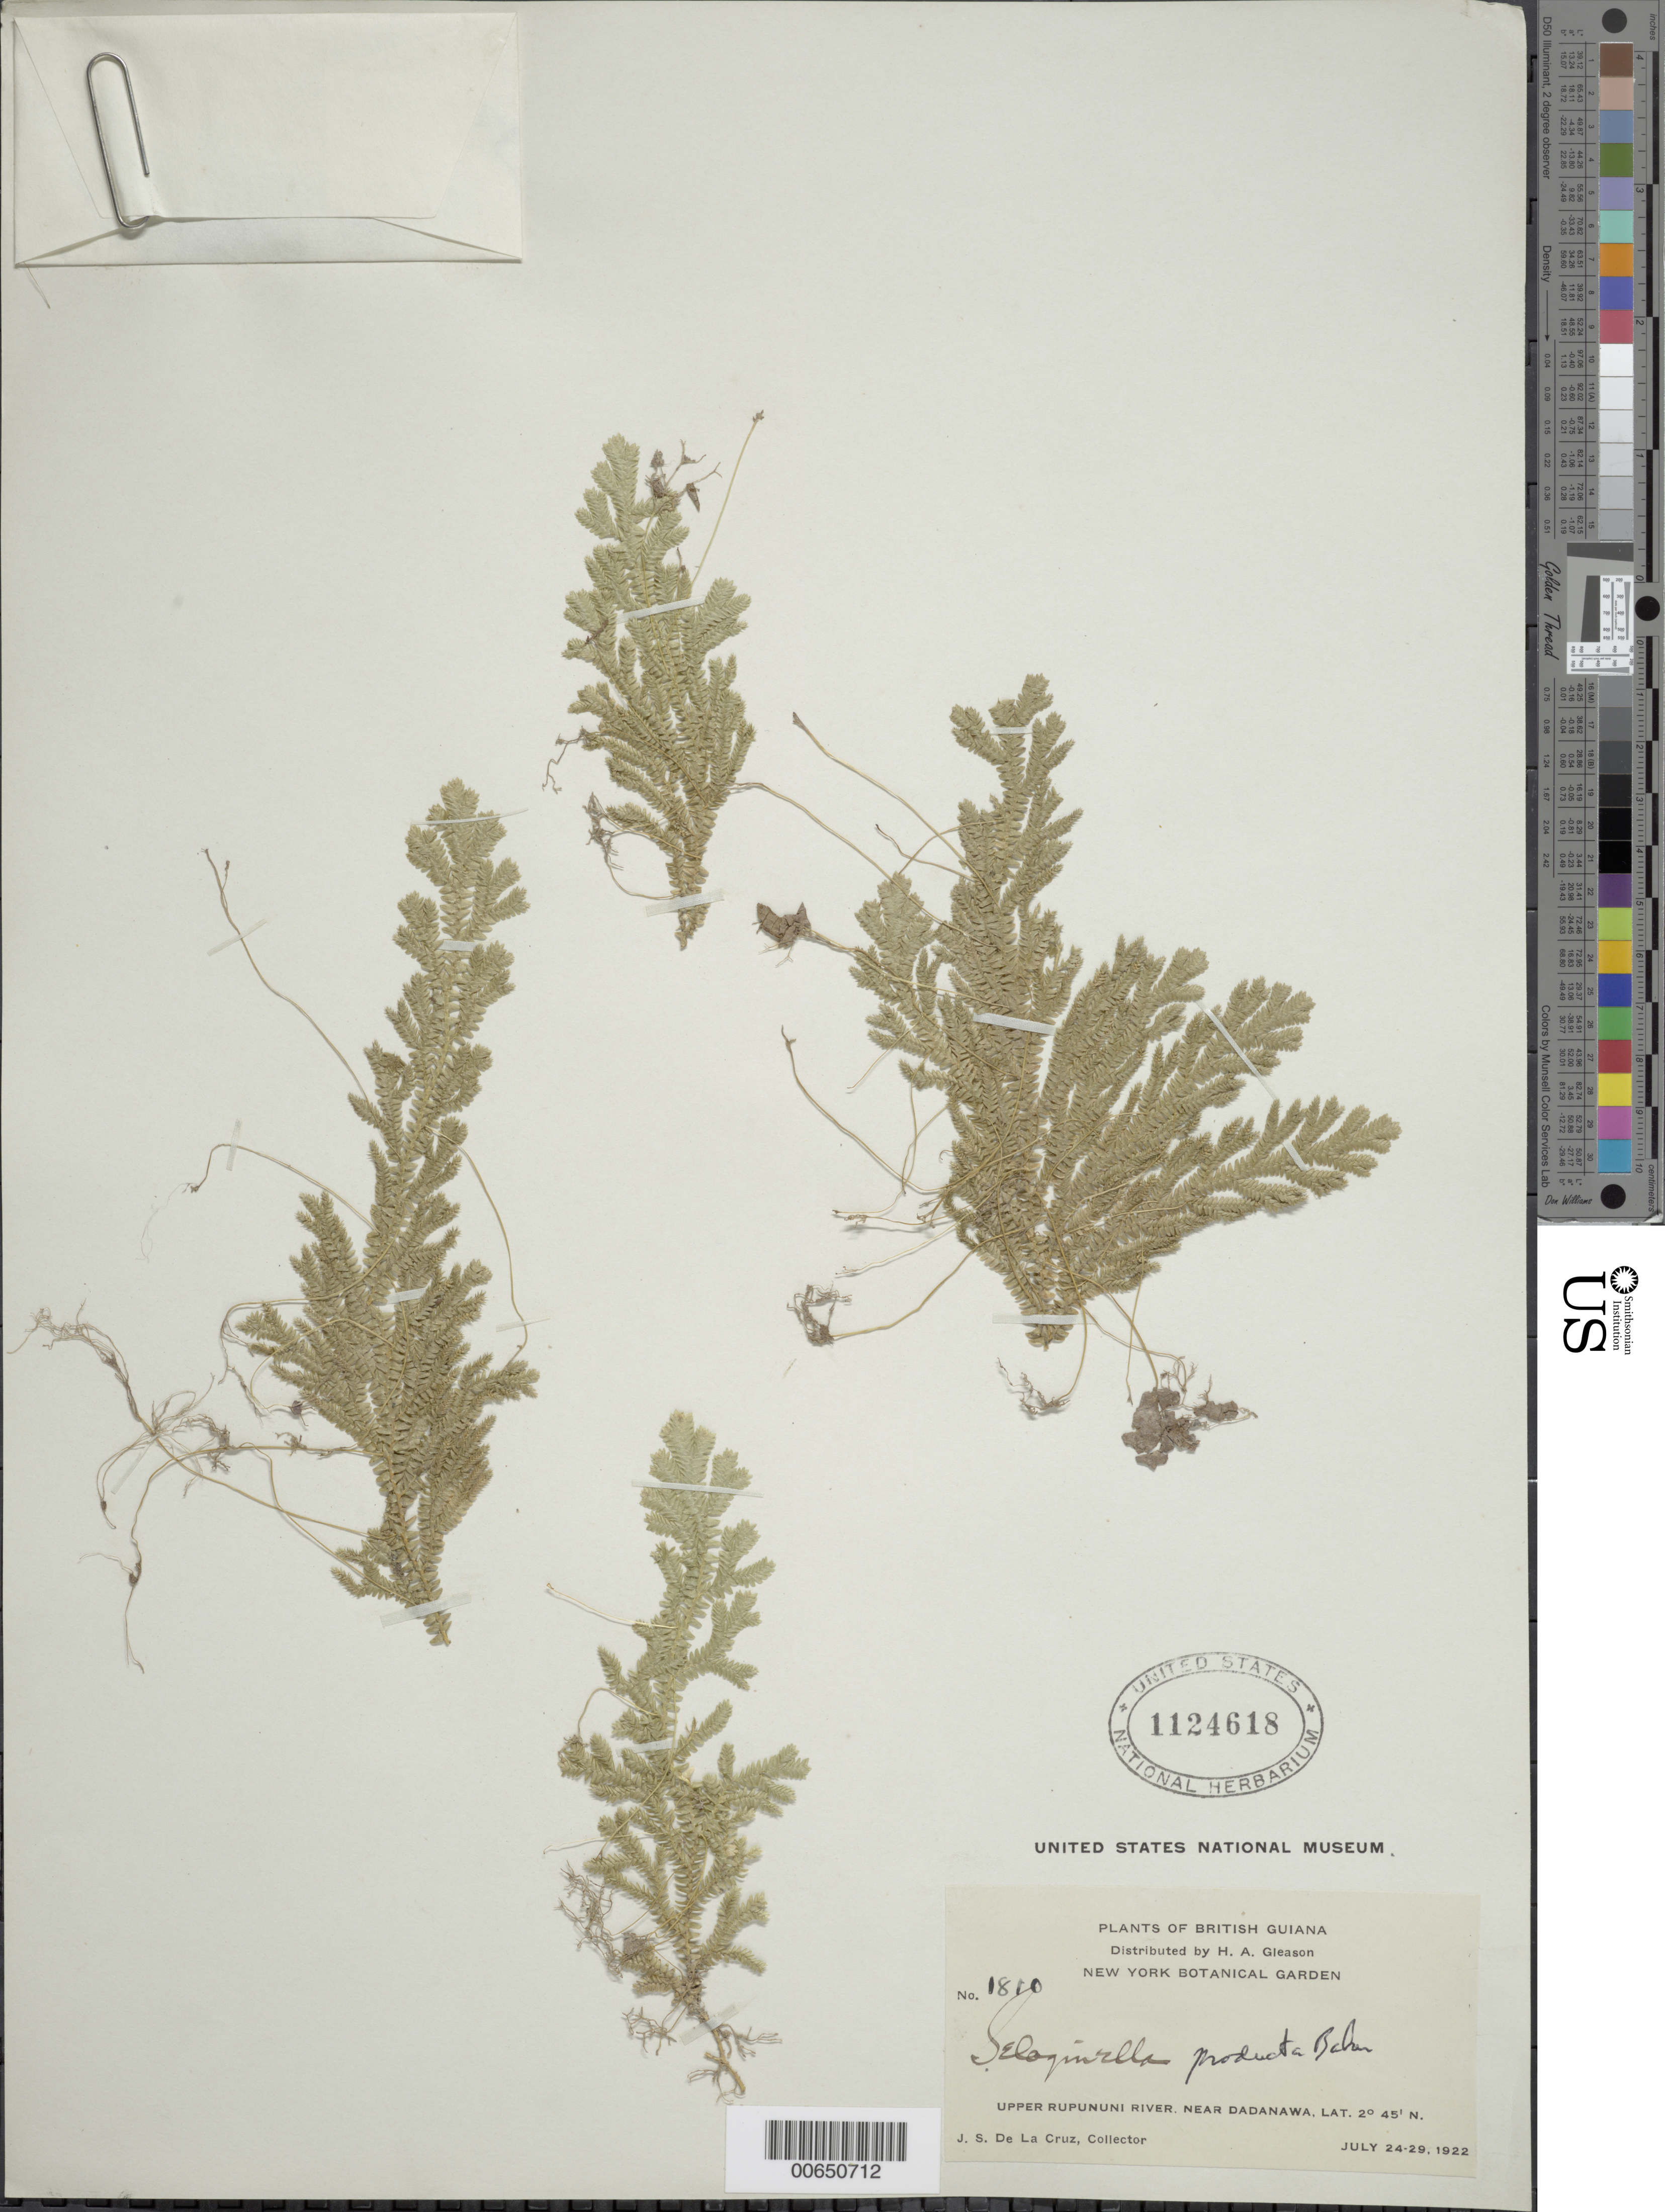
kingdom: Plantae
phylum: Tracheophyta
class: Lycopodiopsida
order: Selaginellales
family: Selaginellaceae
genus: Selaginella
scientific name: Selaginella producta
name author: Baker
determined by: Lellinger, David B., (BOT), Smithsonian Institution - National Museum of Natural History (UNITED STATES)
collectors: J. S. de la Cruz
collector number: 1810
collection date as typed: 24-Jul-22 to 29-Jul-22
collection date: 1922-07-24/1922-07-29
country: Guyana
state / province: U. Takutu-U. Essequibo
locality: Dadanawa, near, upper Rupununi R.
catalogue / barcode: US 1124618